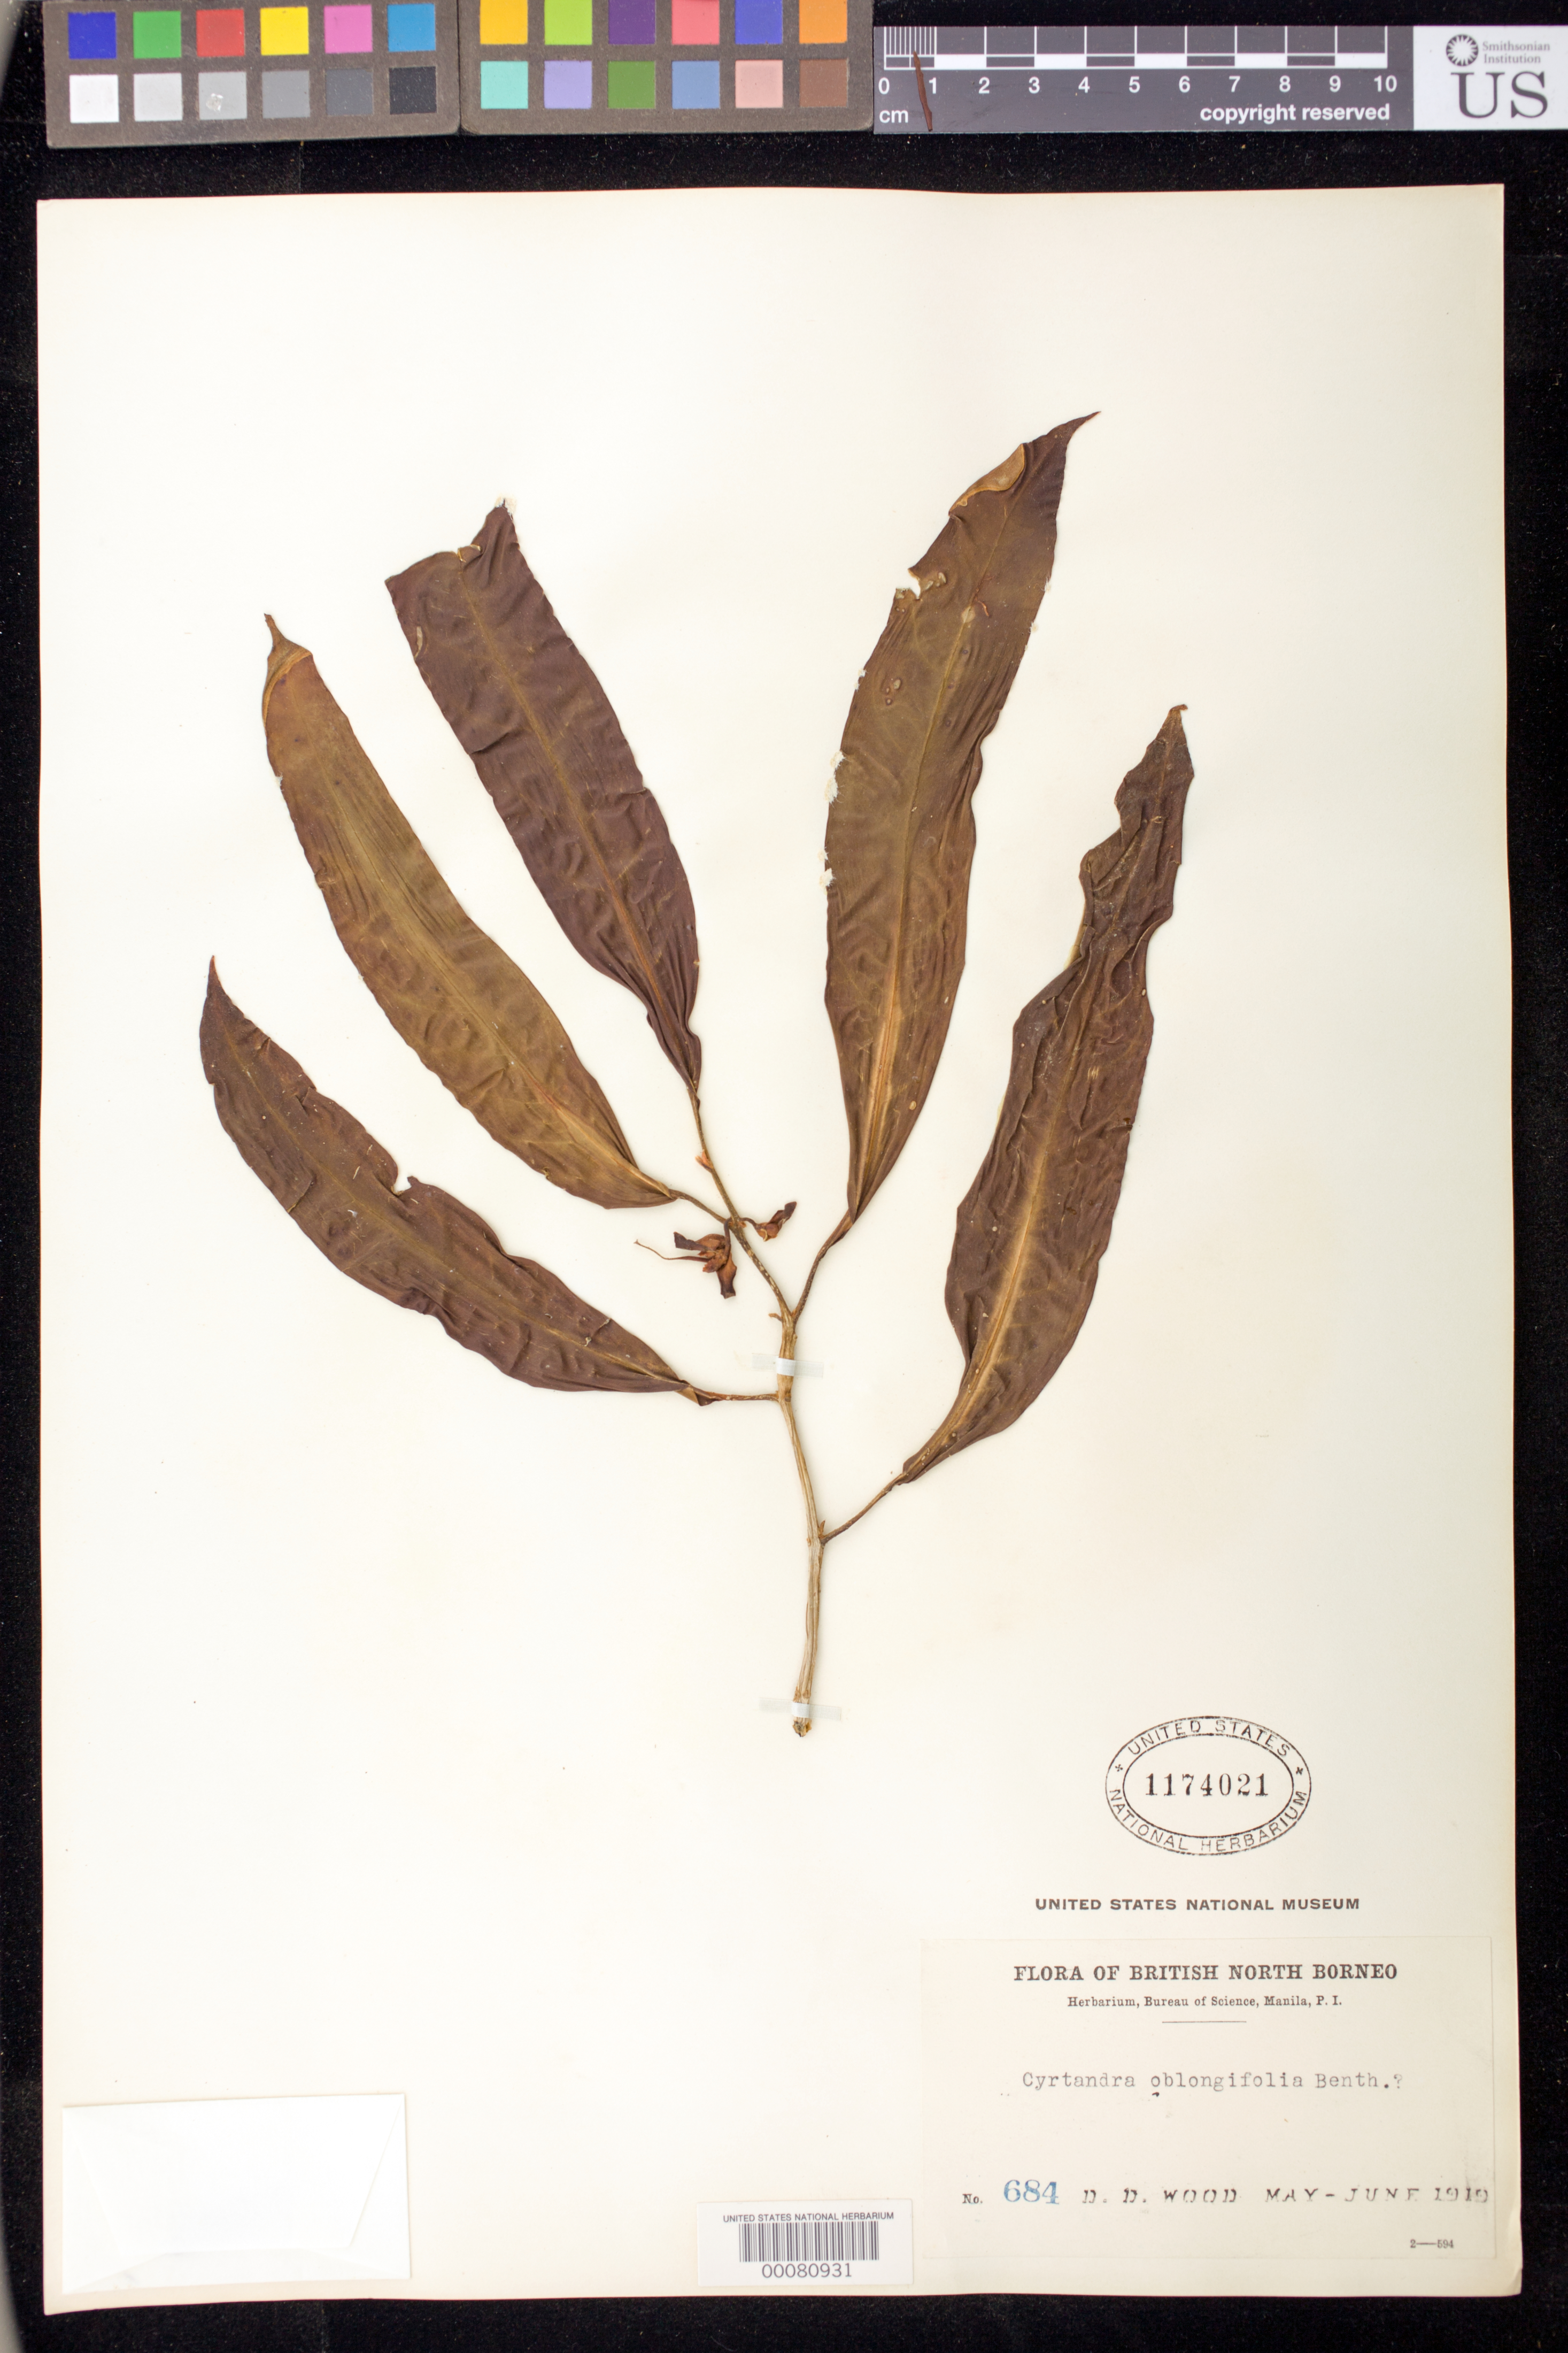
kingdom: Plantae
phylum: Tracheophyta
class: Magnoliopsida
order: Lamiales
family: Gesneriaceae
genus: Cyrtandra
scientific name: Cyrtandra oblongifolia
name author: (Blume) Benth. & Hook. ex C.B. Clarke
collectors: D. Wood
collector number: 684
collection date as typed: May-Jun 1919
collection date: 1919-05/1919-06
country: Malaysia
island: Borneo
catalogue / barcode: US 1174021